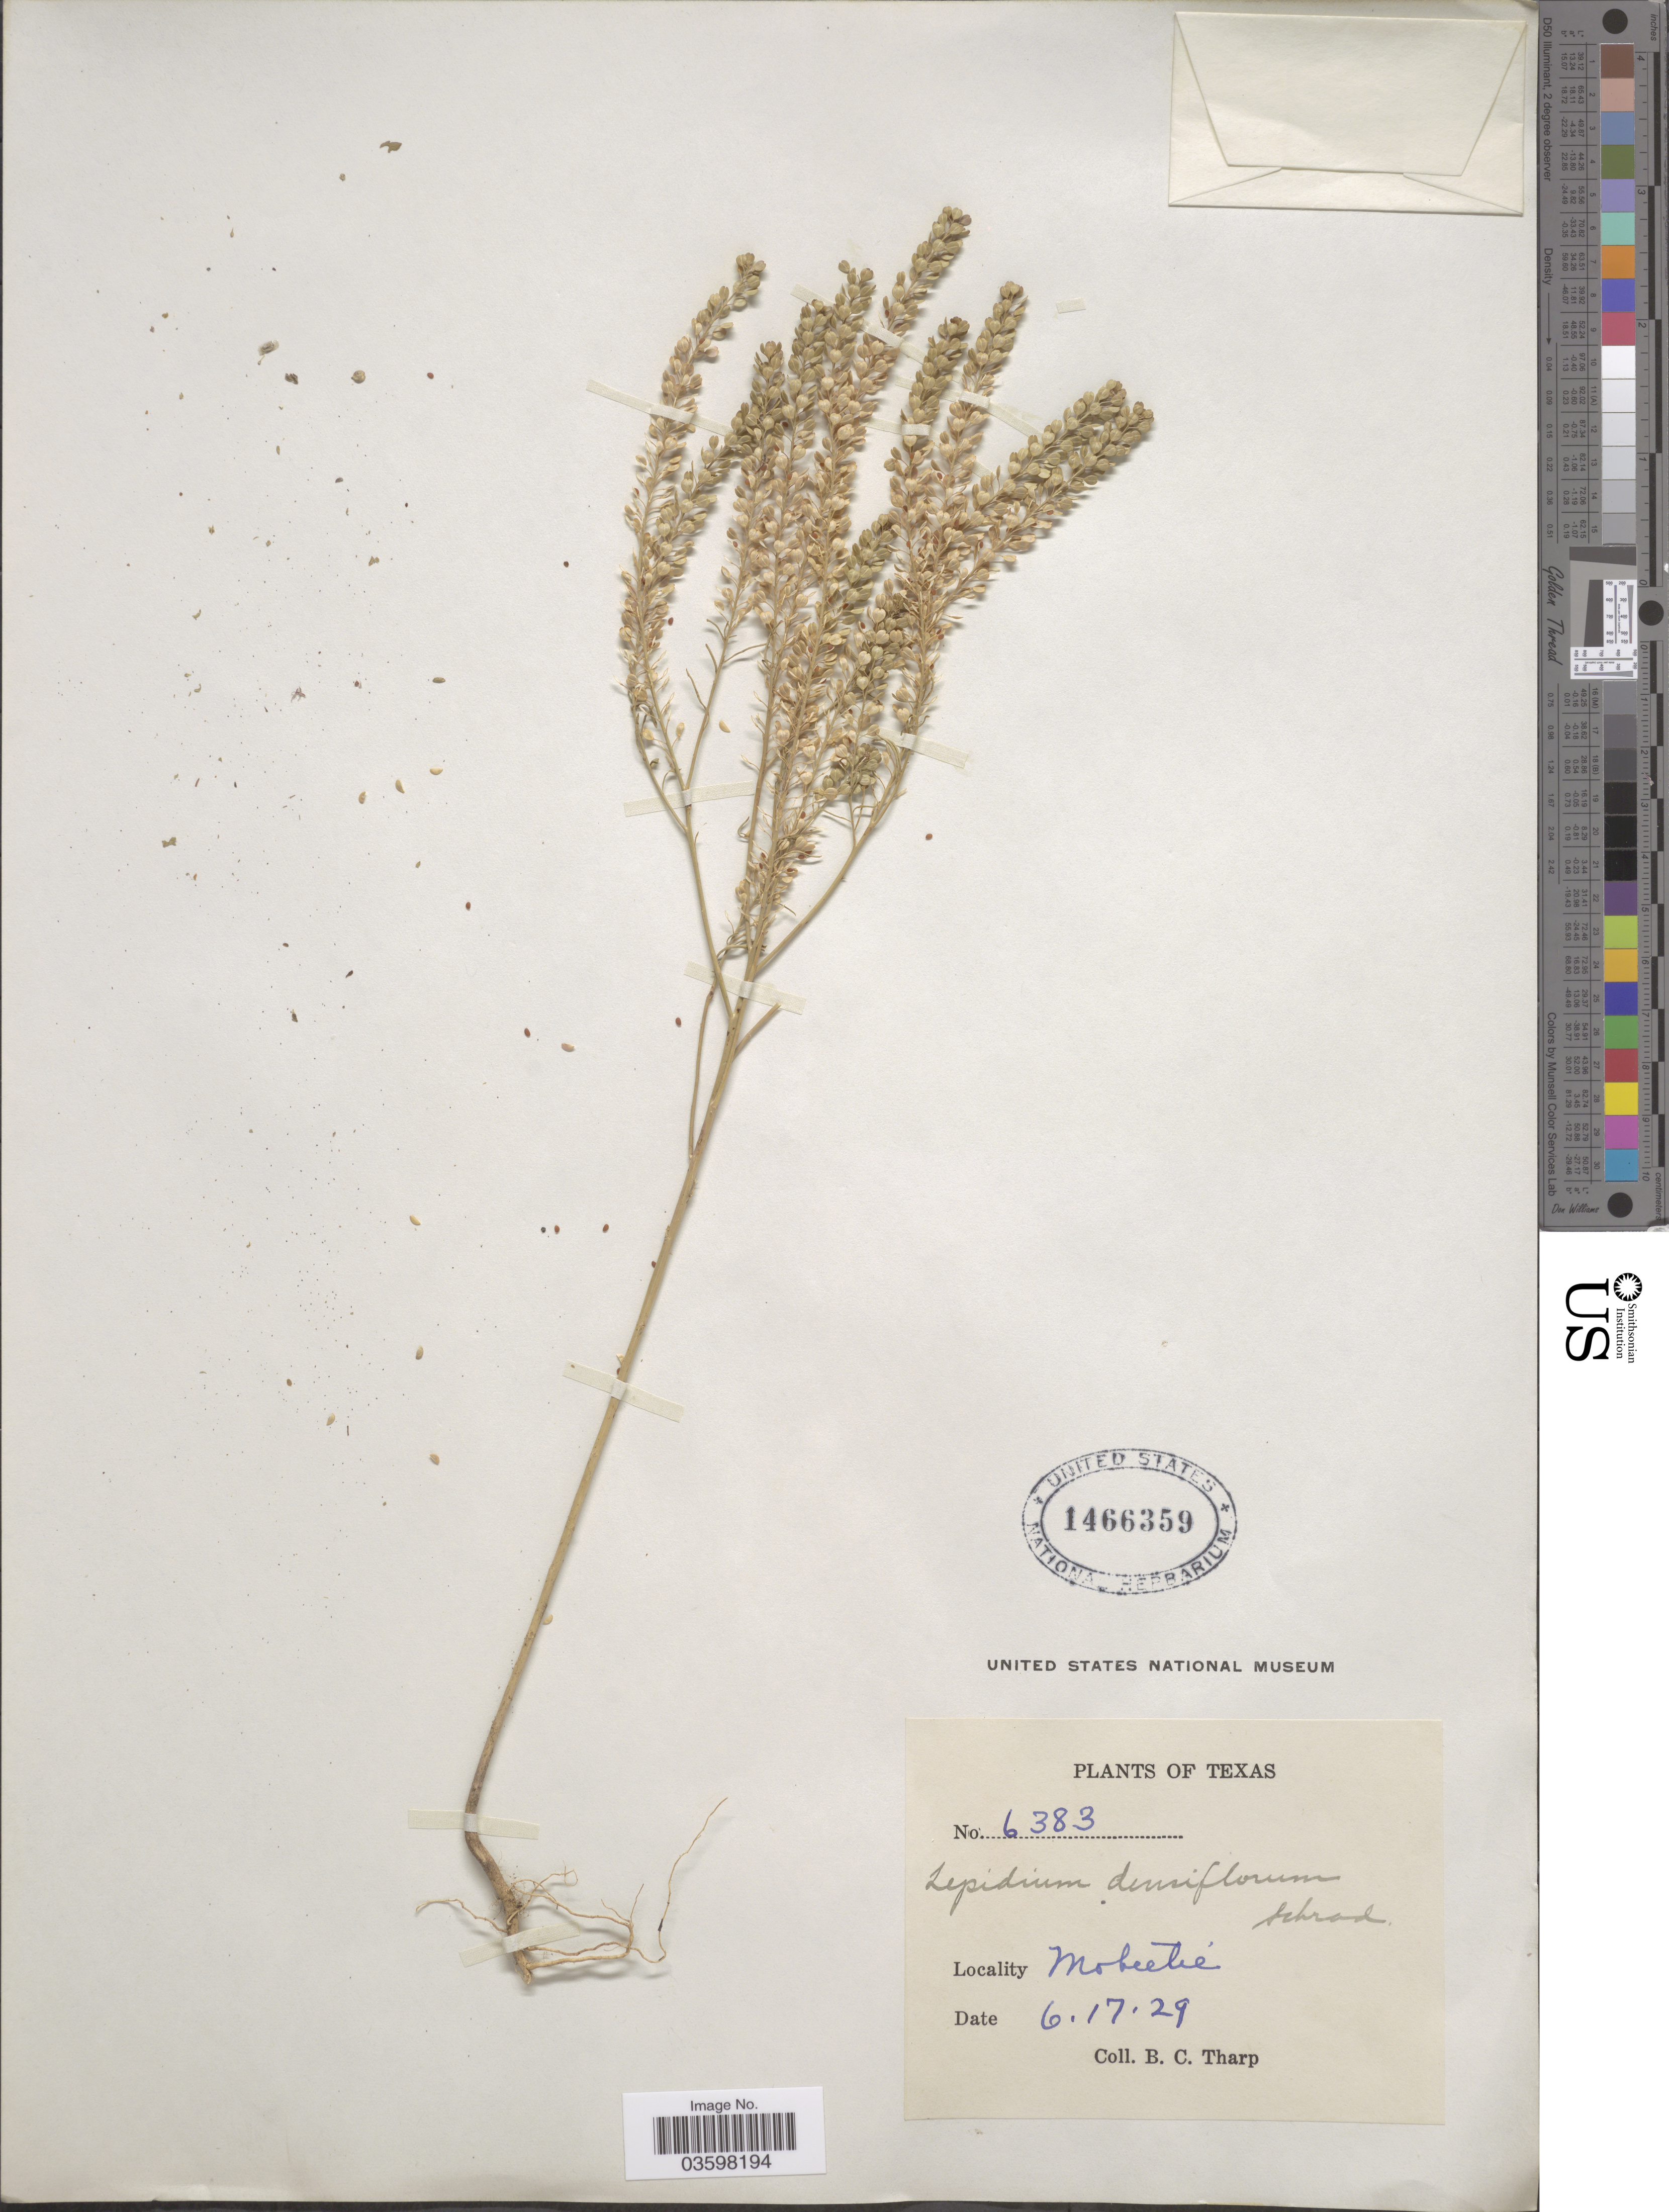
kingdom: Plantae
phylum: Tracheophyta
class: Magnoliopsida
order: Brassicales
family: Brassicaceae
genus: Lepidium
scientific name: Lepidium densiflorum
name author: Schrad.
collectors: B. C. Tharp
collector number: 6383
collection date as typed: Transcribed d/m/y: 17/6/29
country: United States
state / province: Texas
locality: Mobeetie.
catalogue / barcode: US 1466359